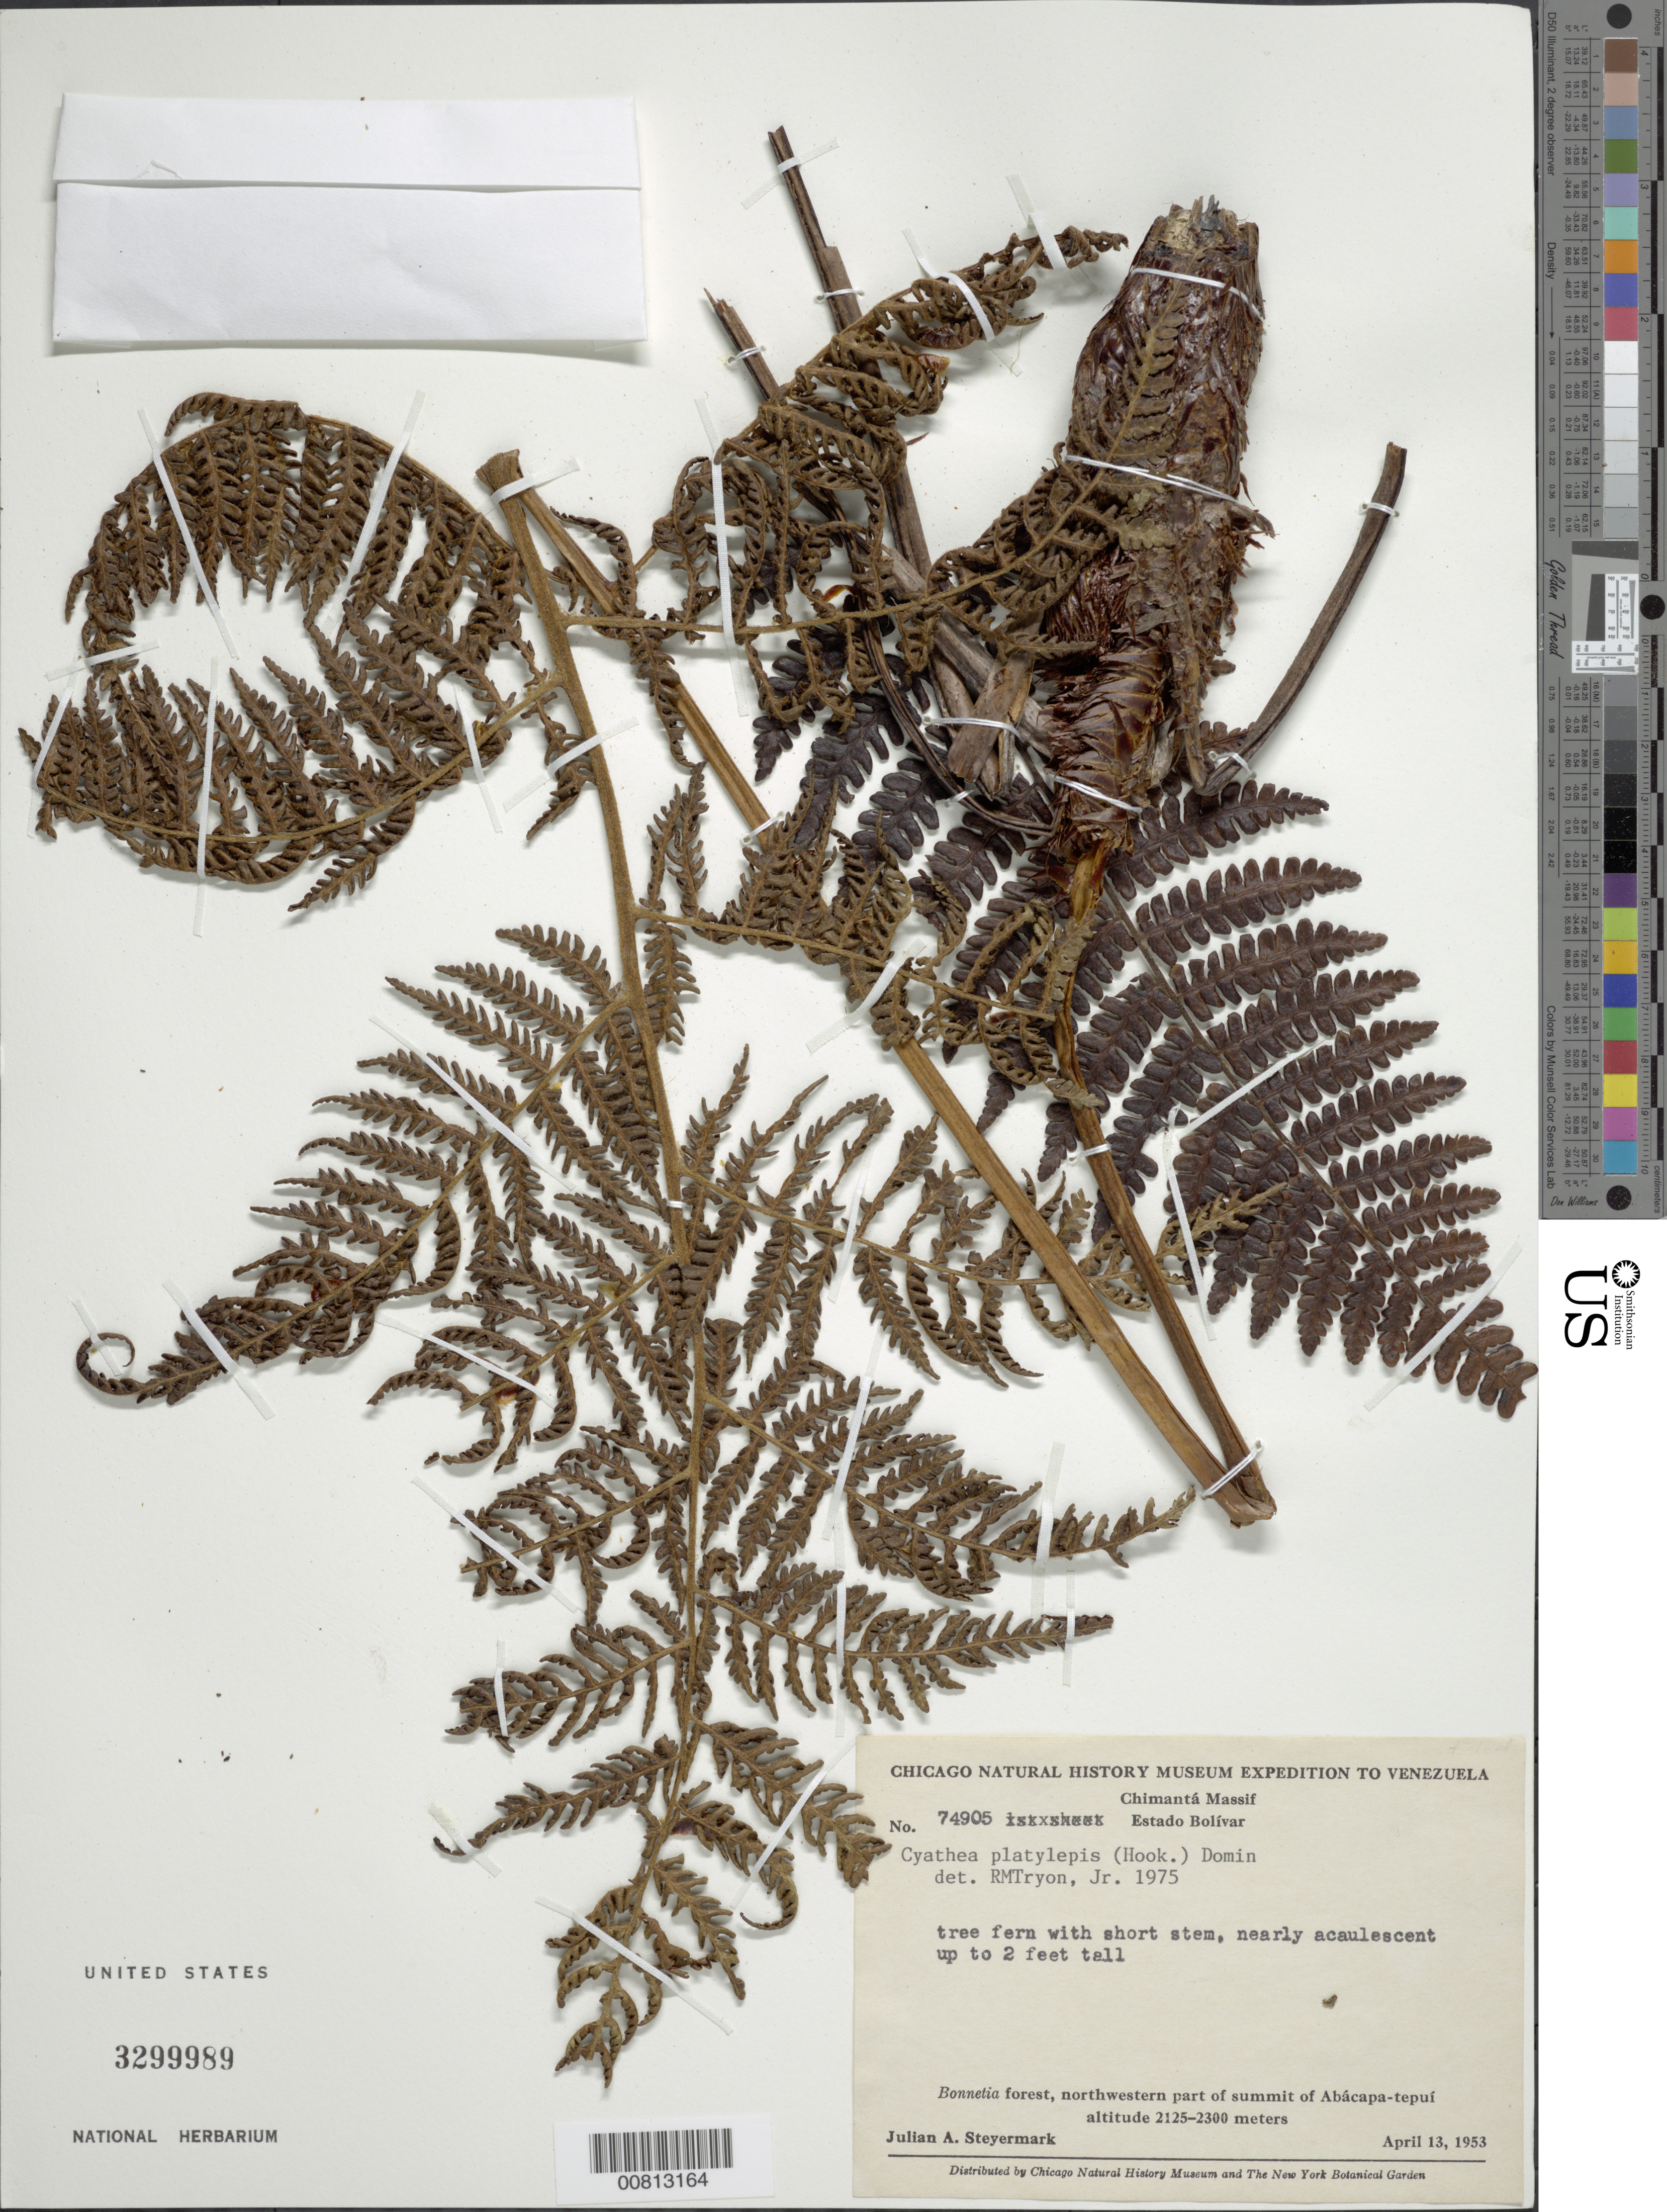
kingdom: Plantae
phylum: Tracheophyta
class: Polypodiopsida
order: Cyatheales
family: Cyatheaceae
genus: Cyathea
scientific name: Cyathea platylepis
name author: (Hook.) Domin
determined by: Tryon, Rolla M., Jr.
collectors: J. Steyermark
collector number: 74905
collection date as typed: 13-Apr-53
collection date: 1953-04-13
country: Venezuela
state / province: Bolívar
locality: Chimantá Massif, Abácapa-tepuí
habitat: Bonnetia forest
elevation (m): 2125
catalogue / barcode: US 3299989